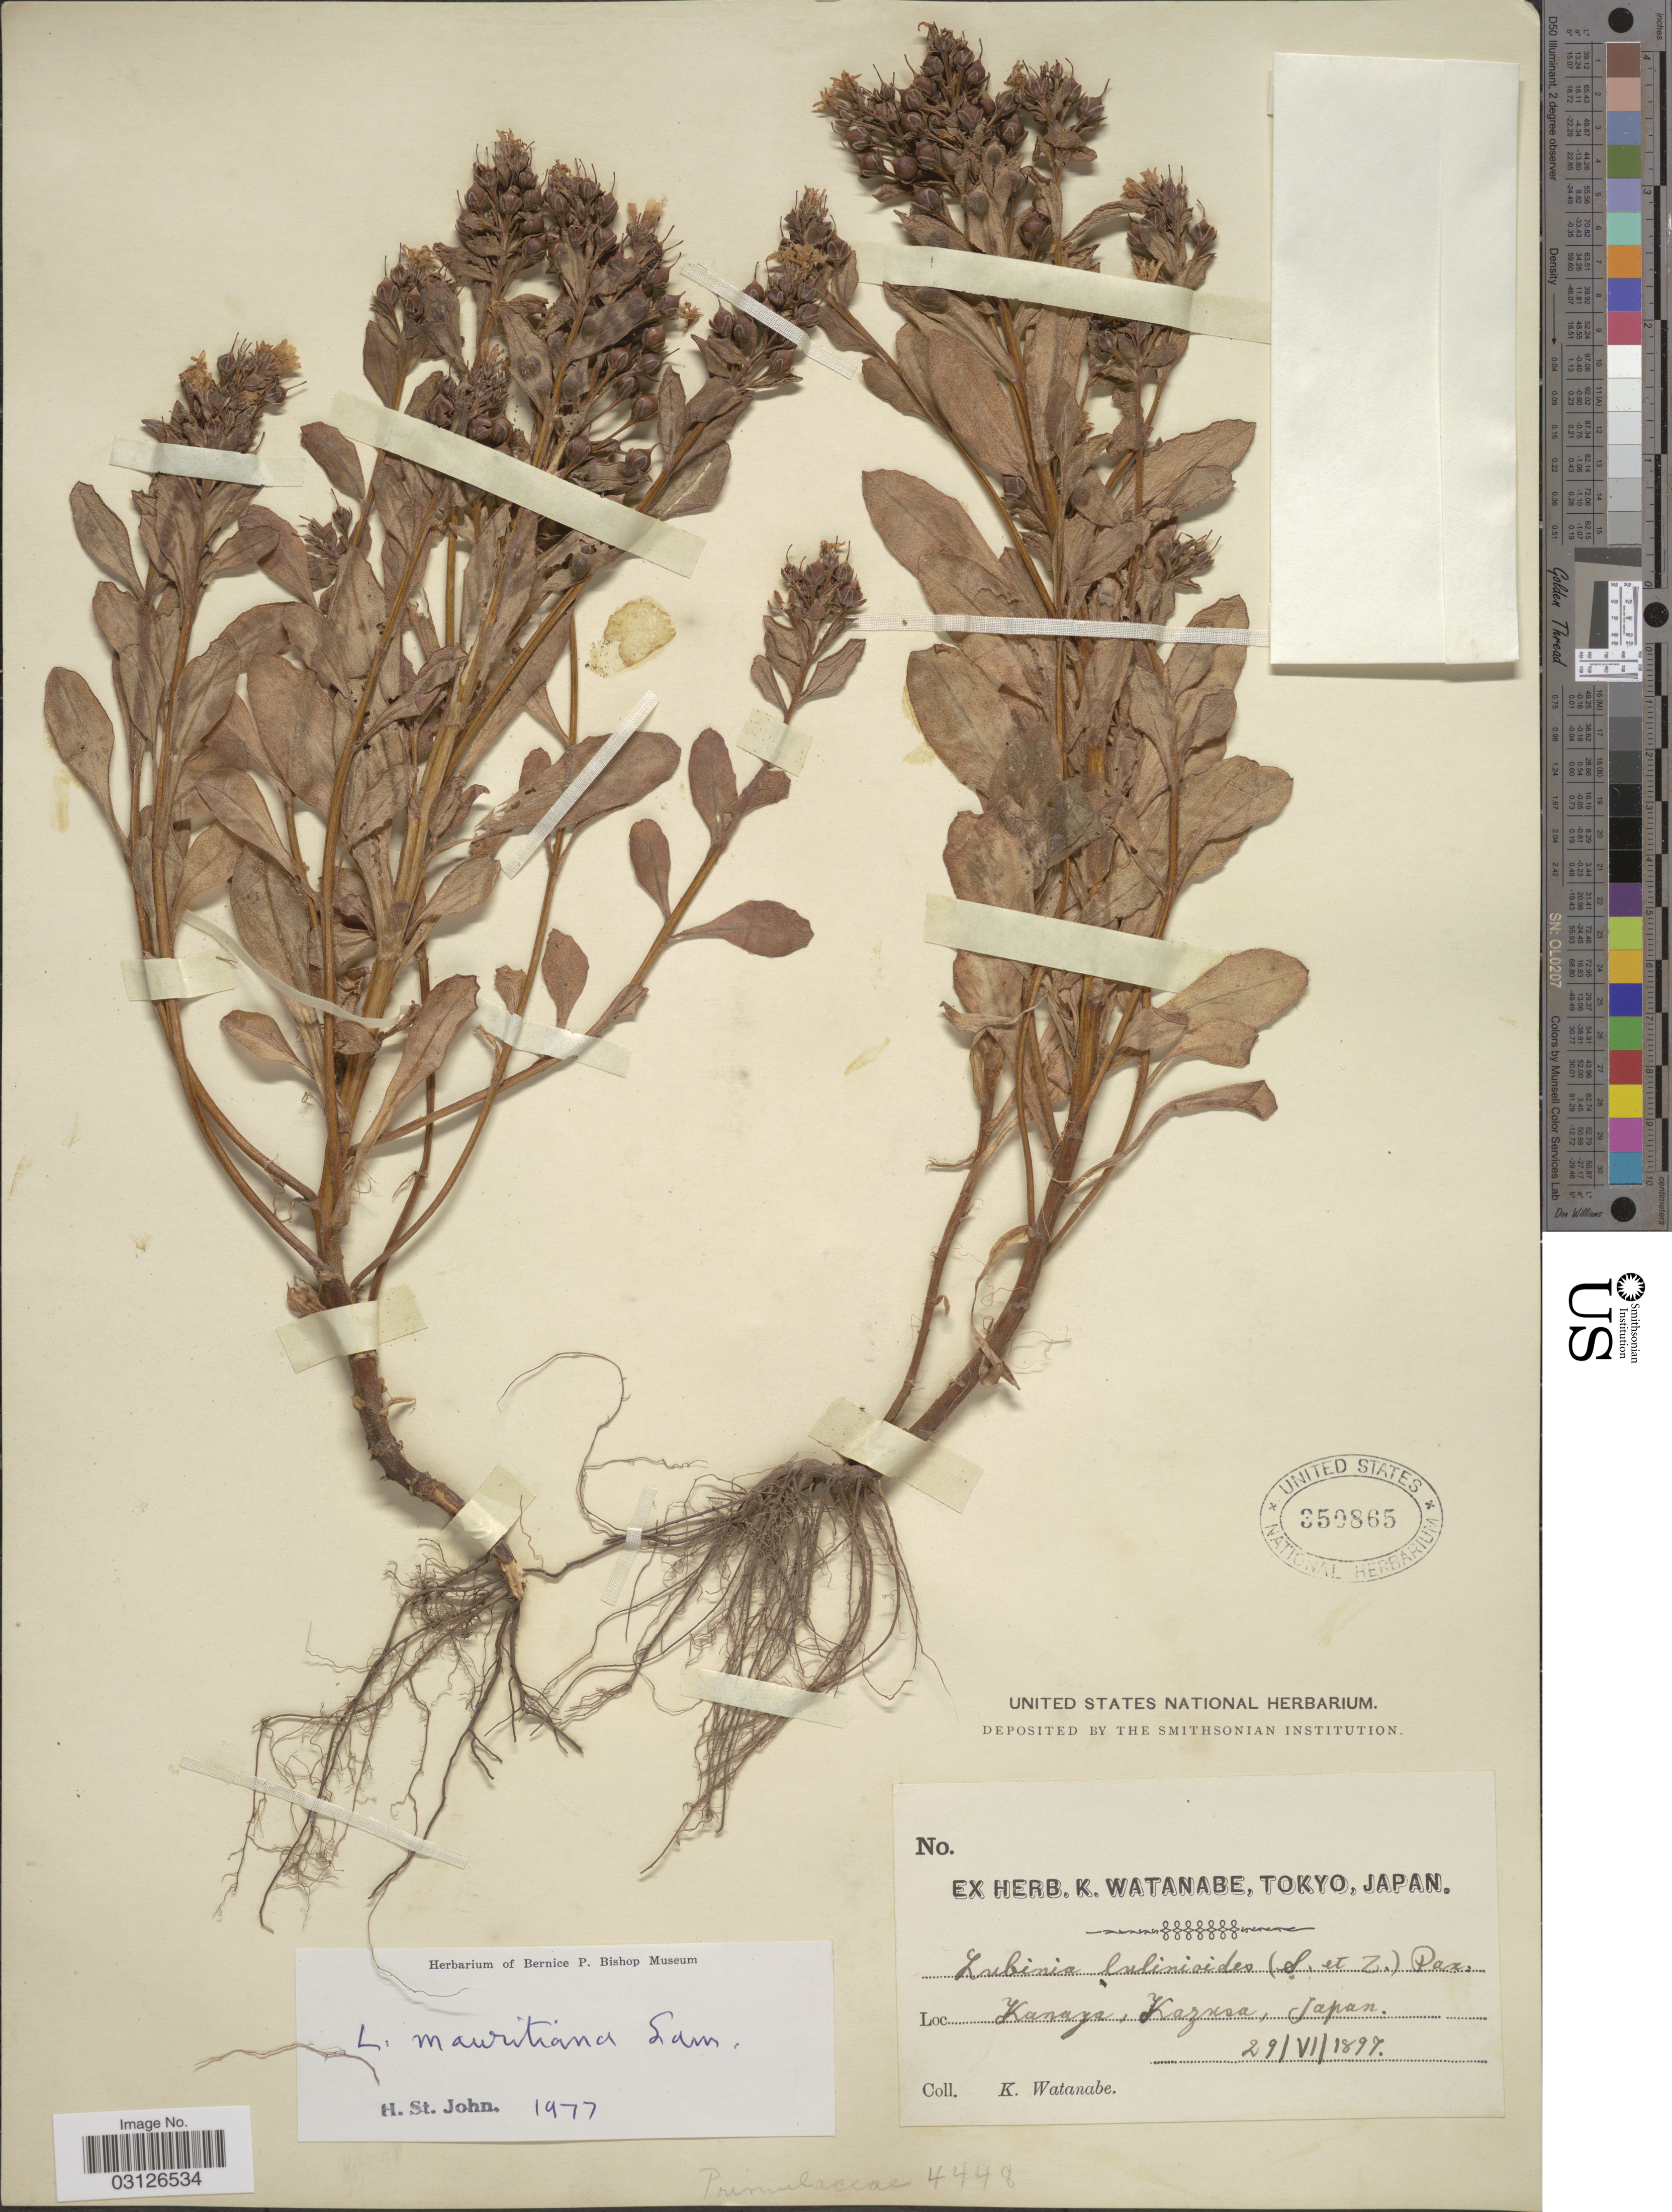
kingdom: Plantae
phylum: Tracheophyta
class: Magnoliopsida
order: Ericales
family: Primulaceae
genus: Lysimachia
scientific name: Lysimachia mauritiana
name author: Lam.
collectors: K. Watanabe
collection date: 1897-06-29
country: Japan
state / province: Tokyo, Federal City of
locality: Kanaya, Kazusa.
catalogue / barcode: US 350865